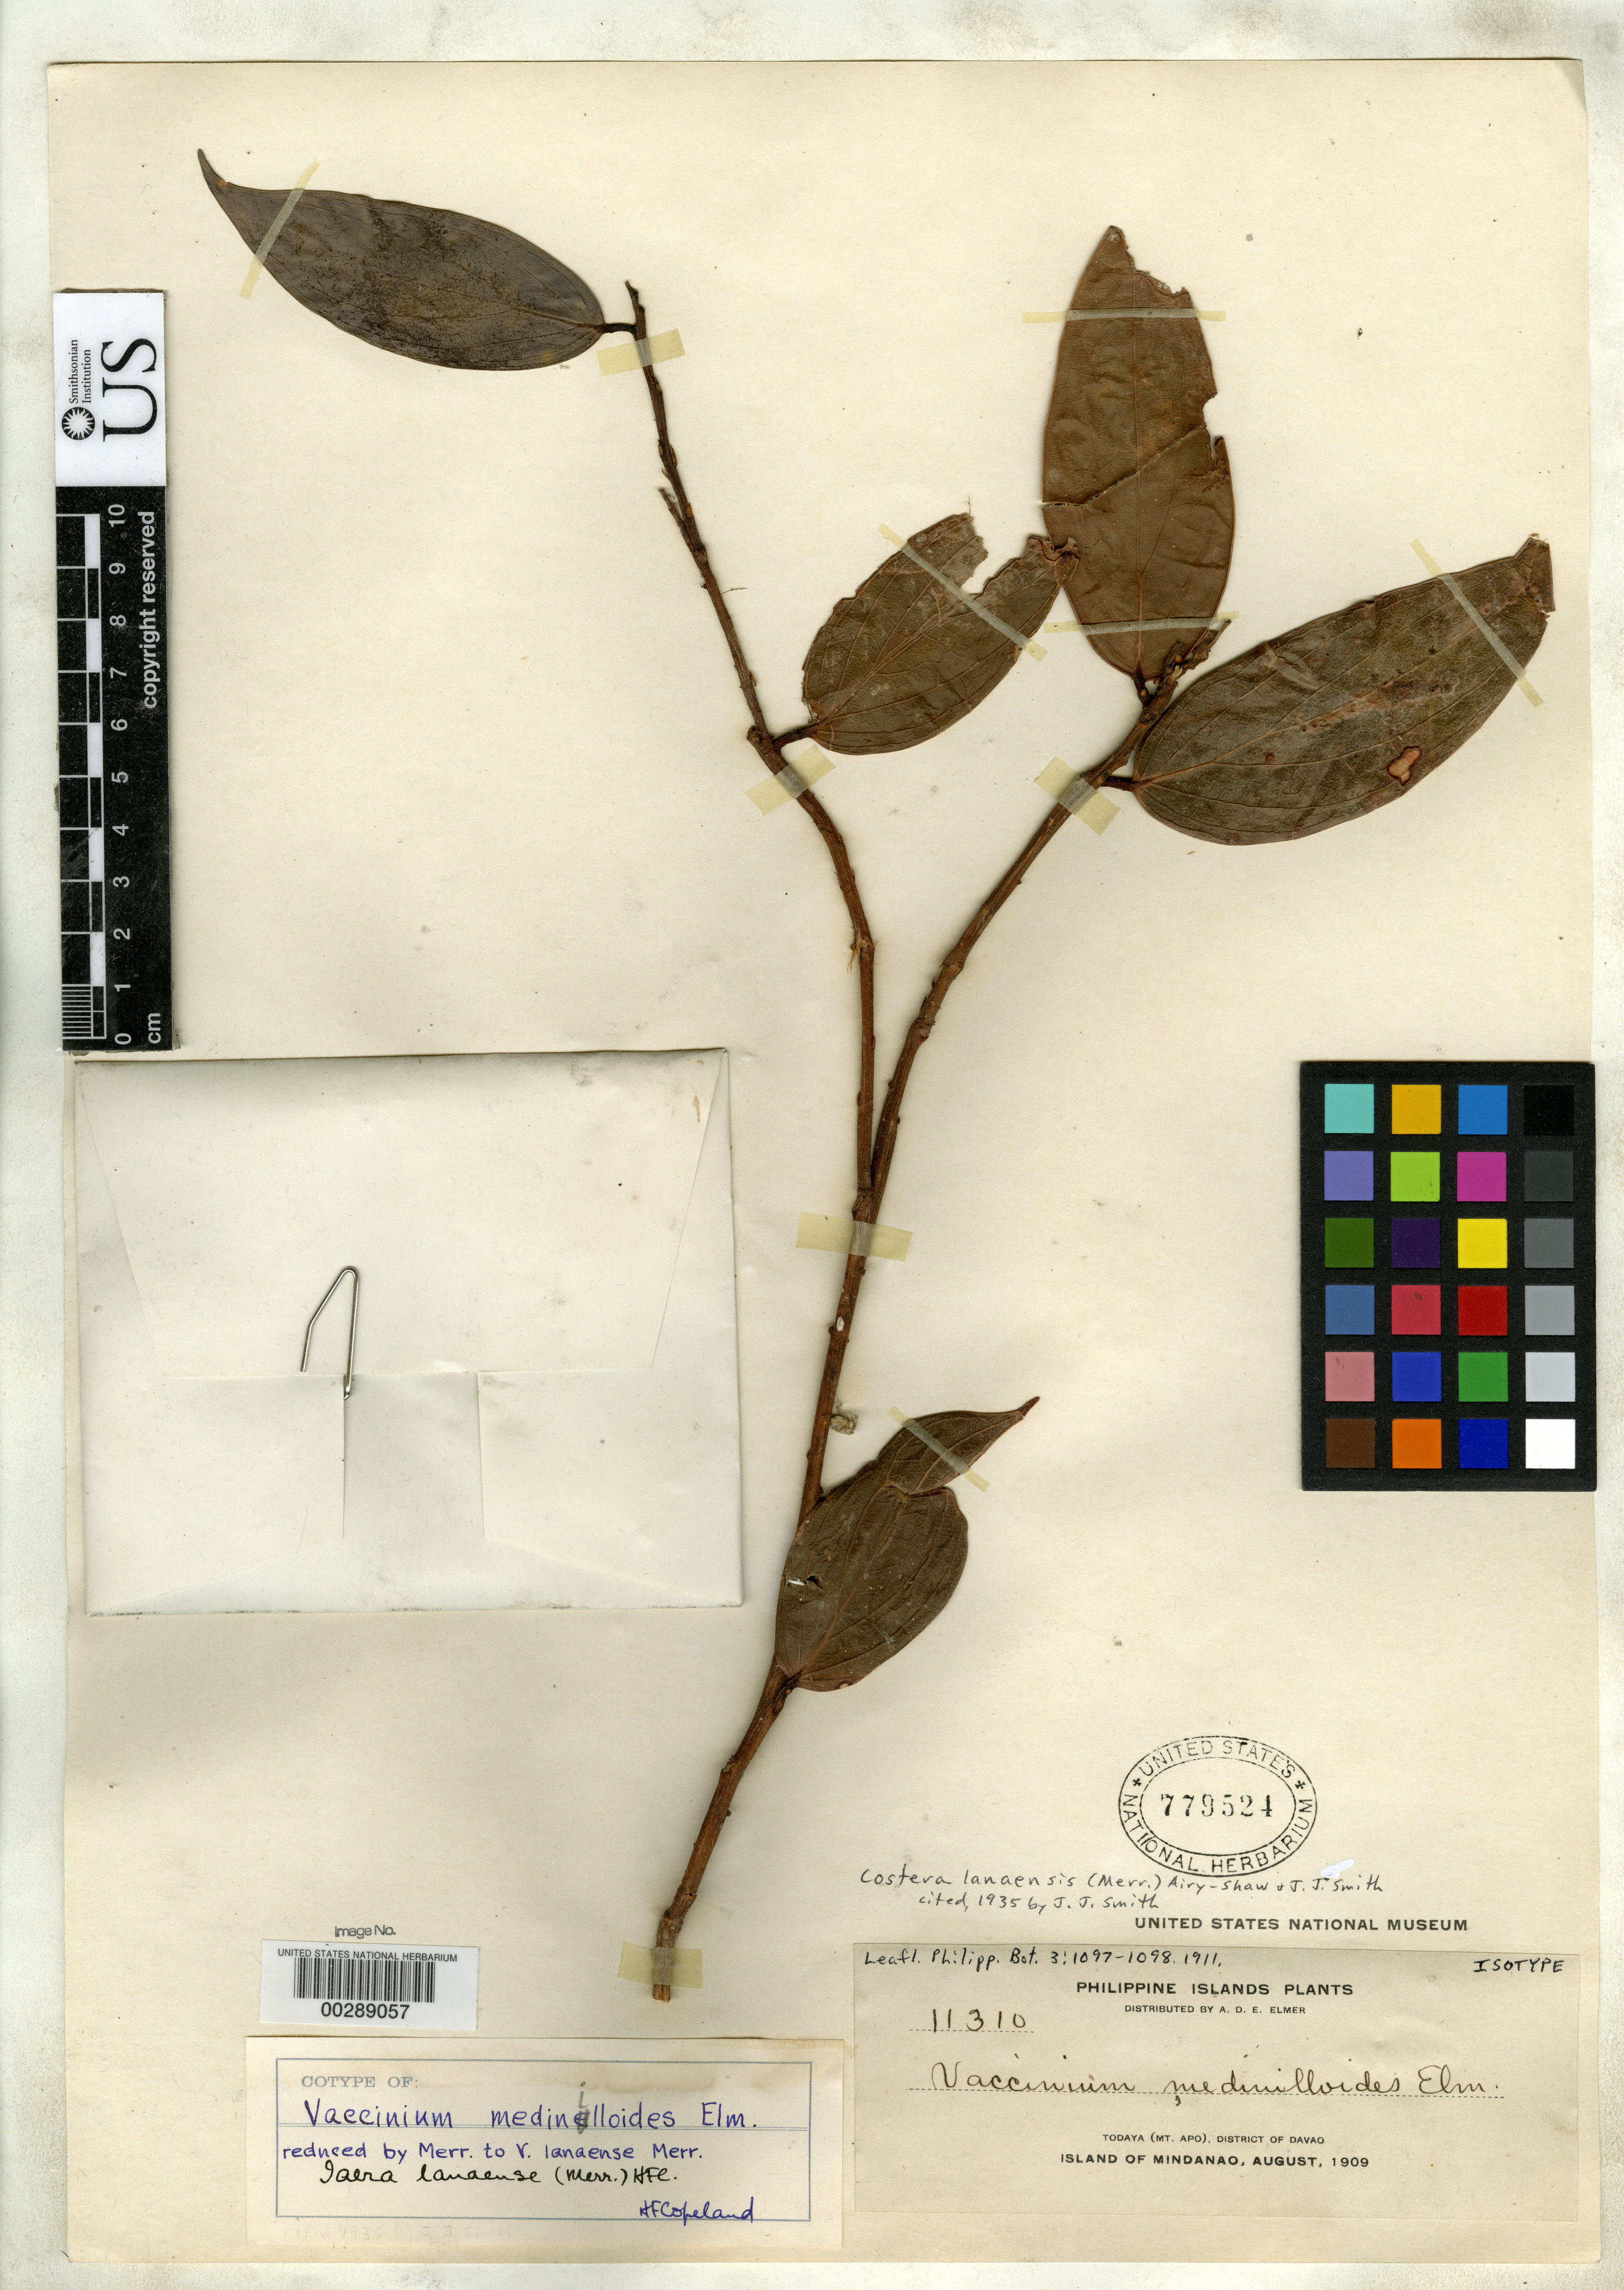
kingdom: Plantae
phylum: Tracheophyta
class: Magnoliopsida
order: Ericales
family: Ericaceae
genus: Vaccinium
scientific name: Vaccinium medinilloides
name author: Elmer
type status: Isotype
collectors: A. D. E. Elmer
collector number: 11310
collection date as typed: Aug 1909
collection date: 1909-08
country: Philippines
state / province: Davao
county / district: Davao del Sur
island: Mindanao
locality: Todaya, Mount Apo.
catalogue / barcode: US 779524